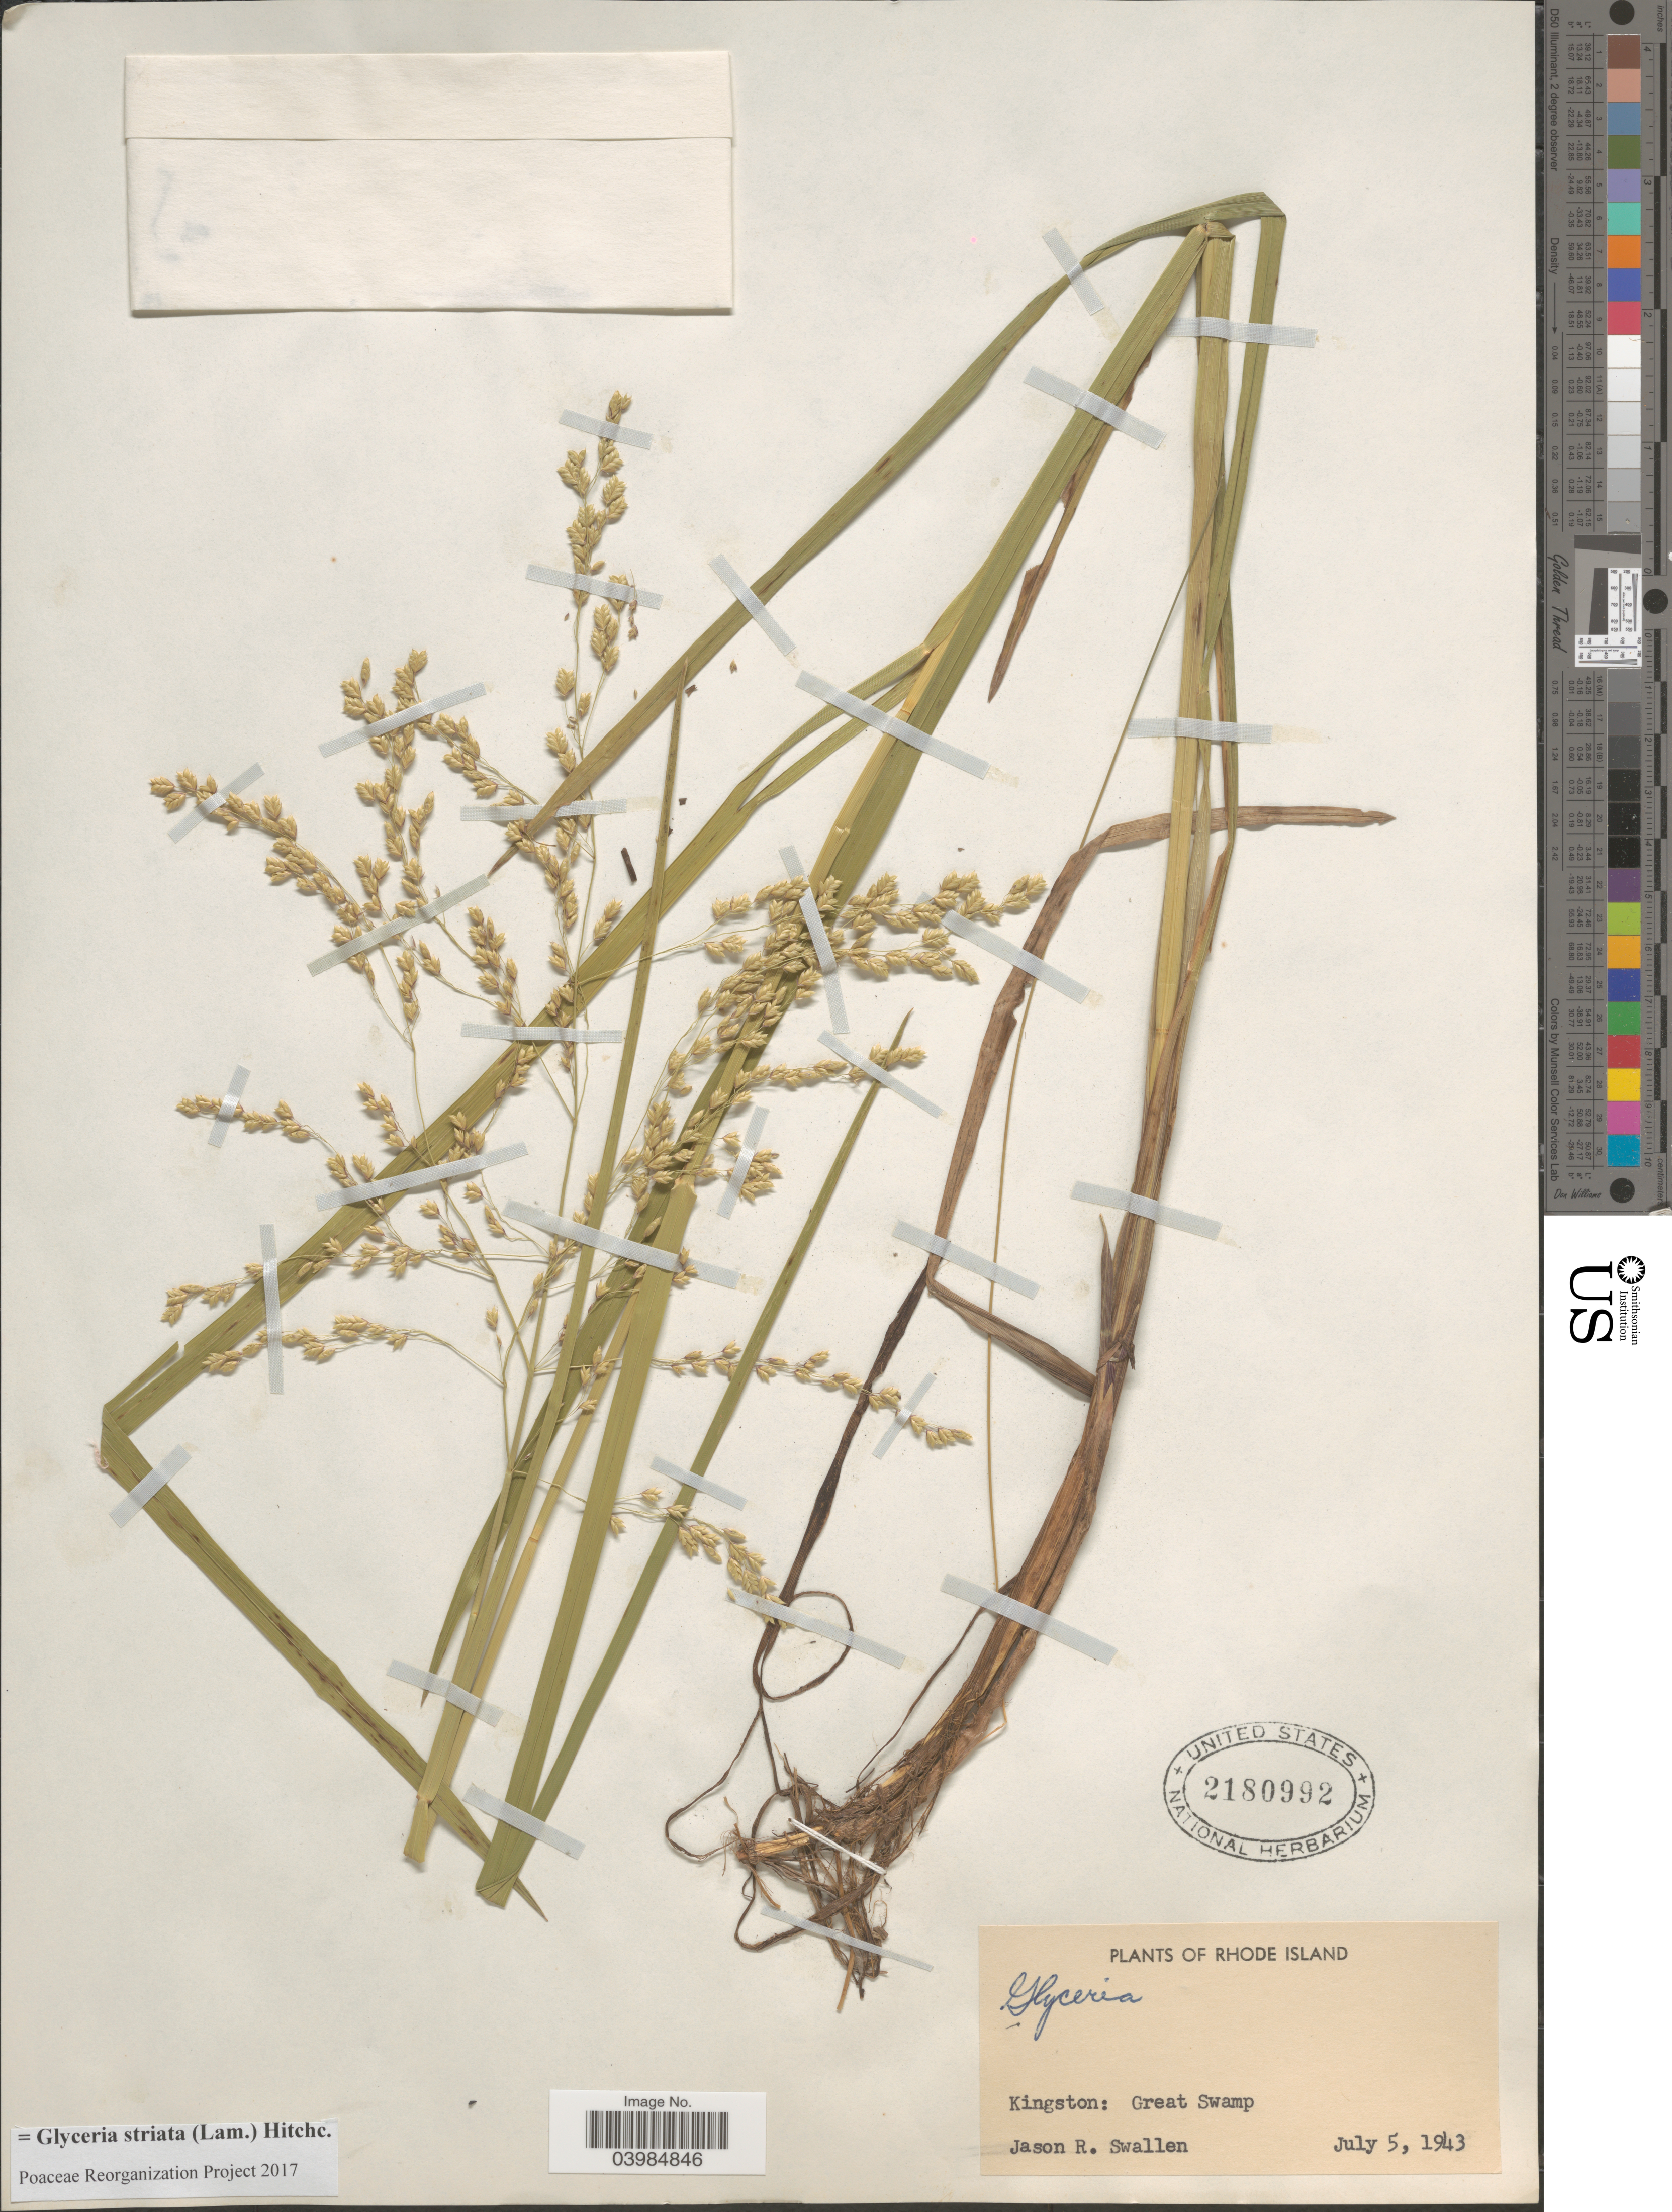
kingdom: Plantae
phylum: Tracheophyta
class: Liliopsida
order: Poales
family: Poaceae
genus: Glyceria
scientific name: Glyceria striata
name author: (Lam.) Hitchc.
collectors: J. R. Swallen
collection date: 1943-07-05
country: United States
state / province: Rhode Island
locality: Kingston: Great Swamp.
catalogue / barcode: US 2180992